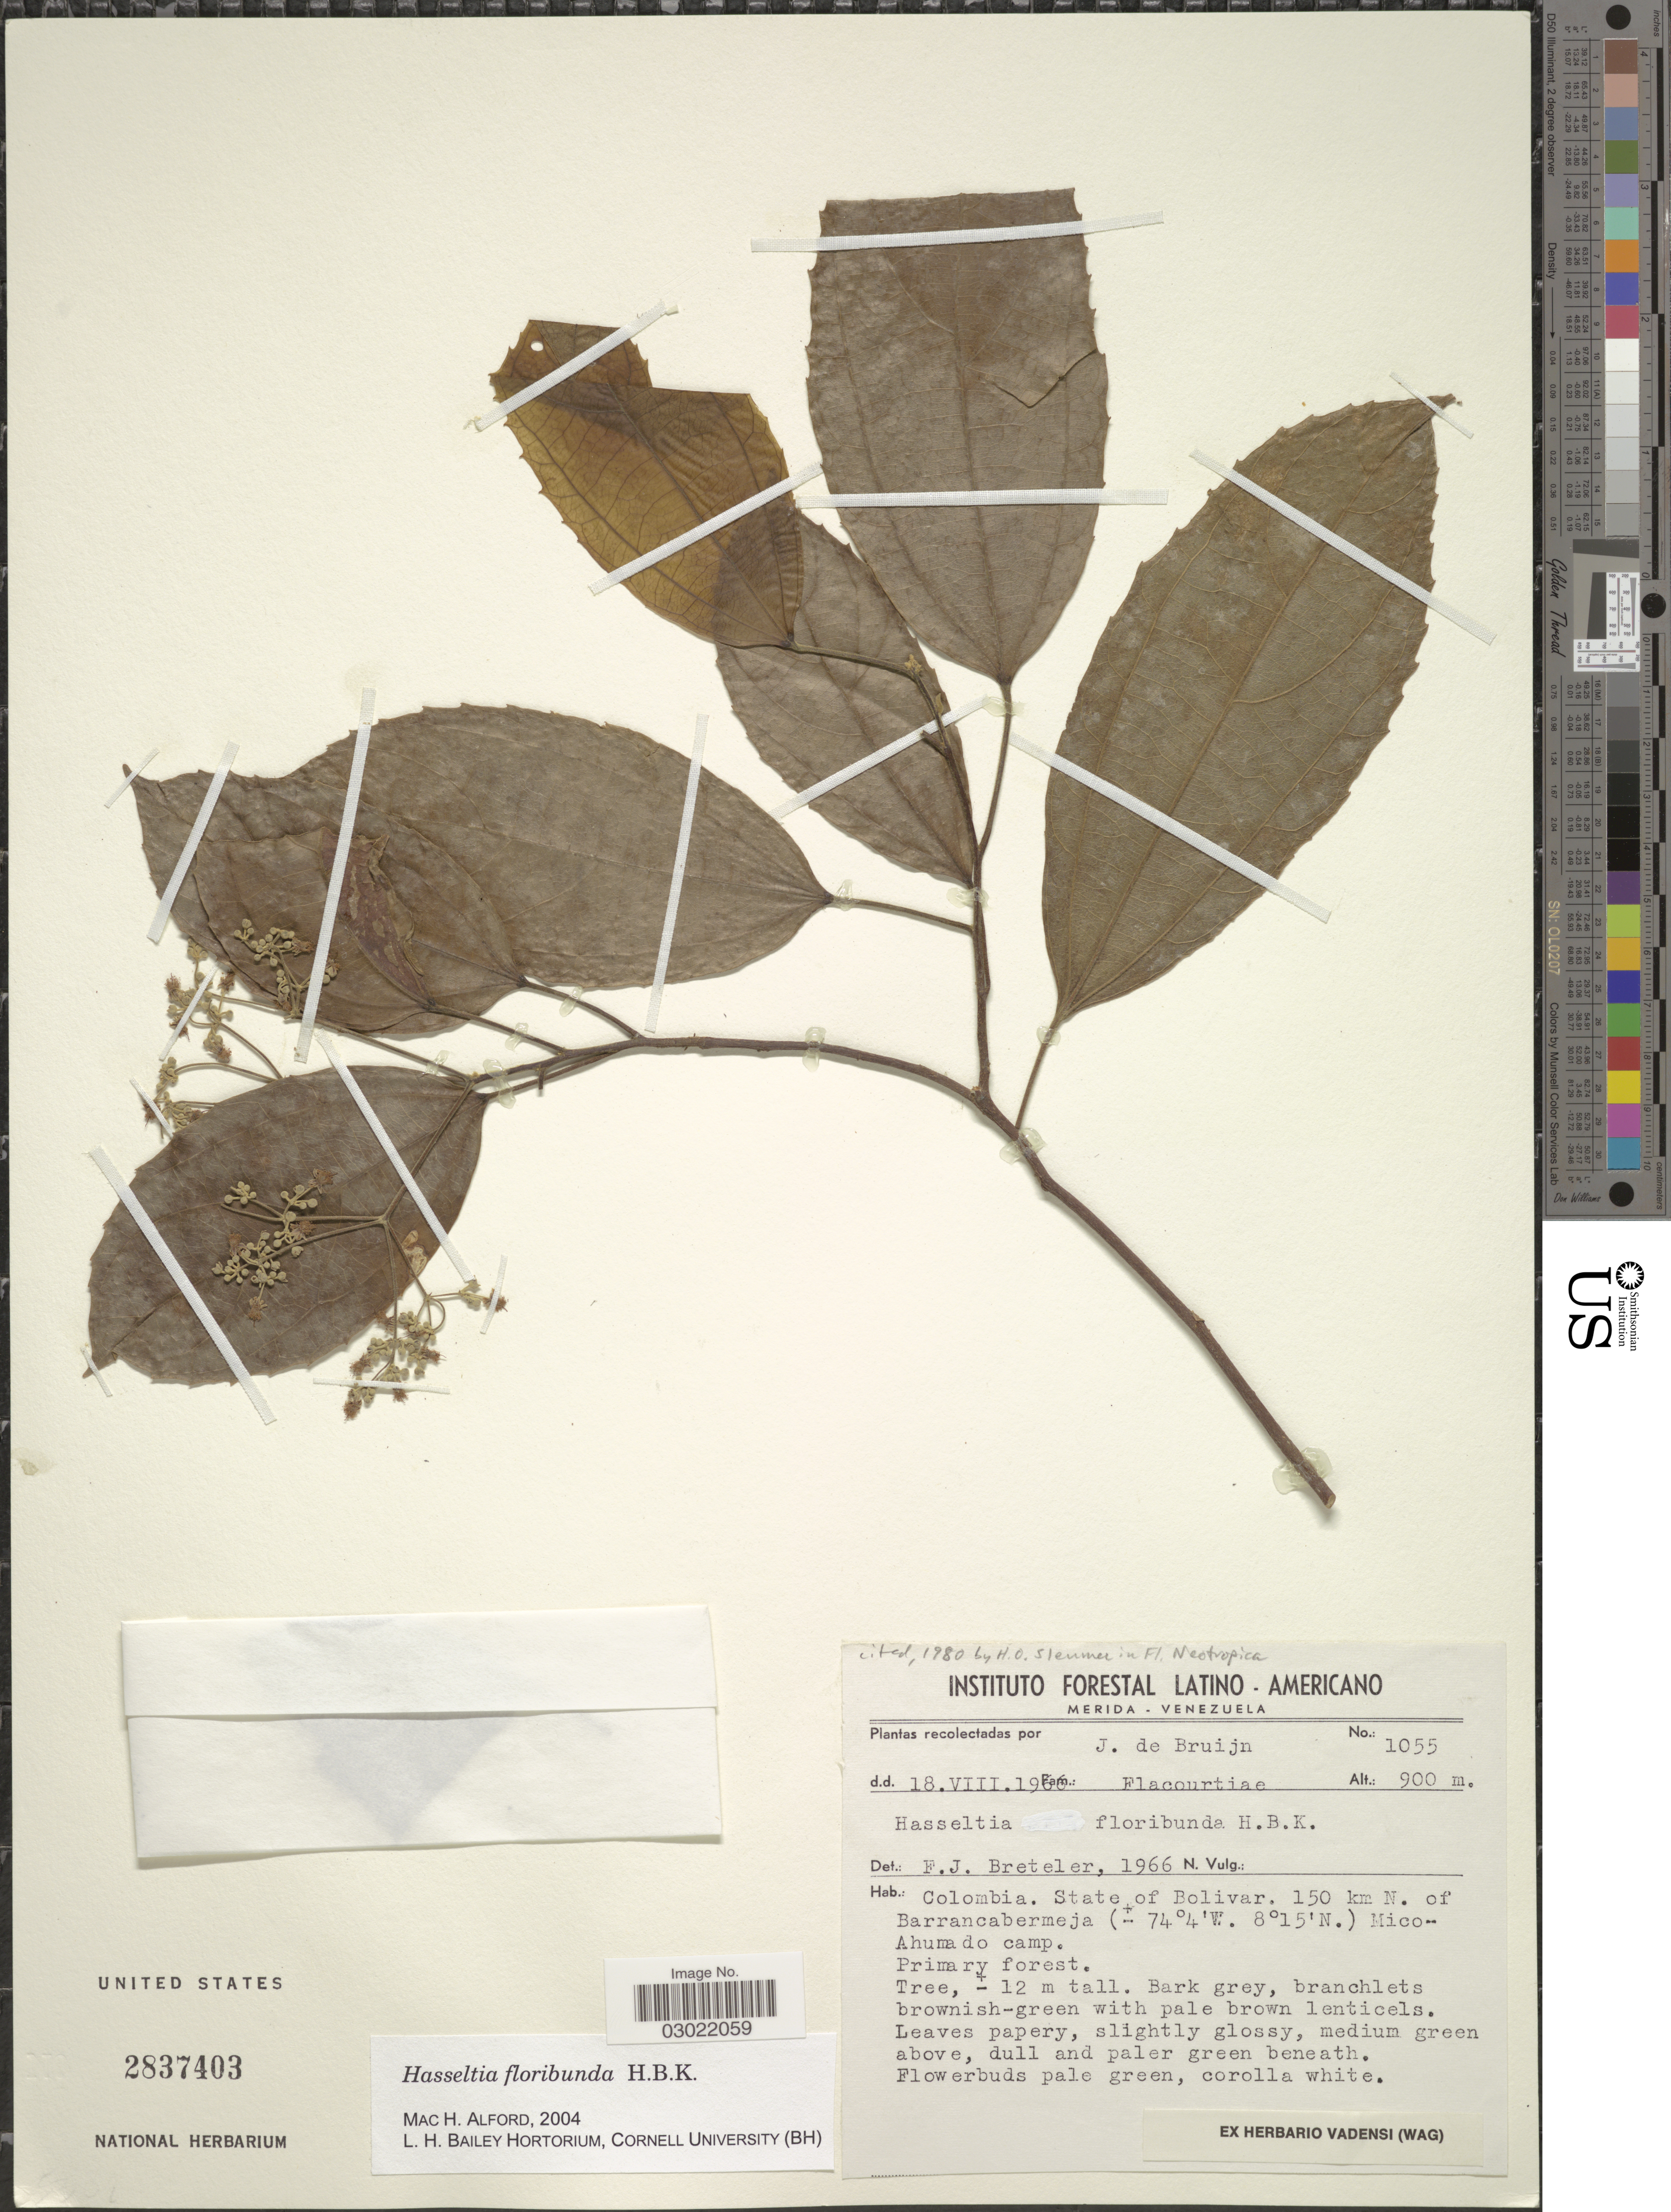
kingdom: Plantae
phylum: Tracheophyta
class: Magnoliopsida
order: Malpighiales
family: Salicaceae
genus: Hasseltia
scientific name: Hasseltia floribunda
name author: Kunth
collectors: J. Bruijn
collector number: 1055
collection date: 1966-08-18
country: Colombia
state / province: Bolívar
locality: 150 km N. of Barrancabermeja. Mico-Ahuma do camp. Primary forest.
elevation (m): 900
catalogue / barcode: US 2837403